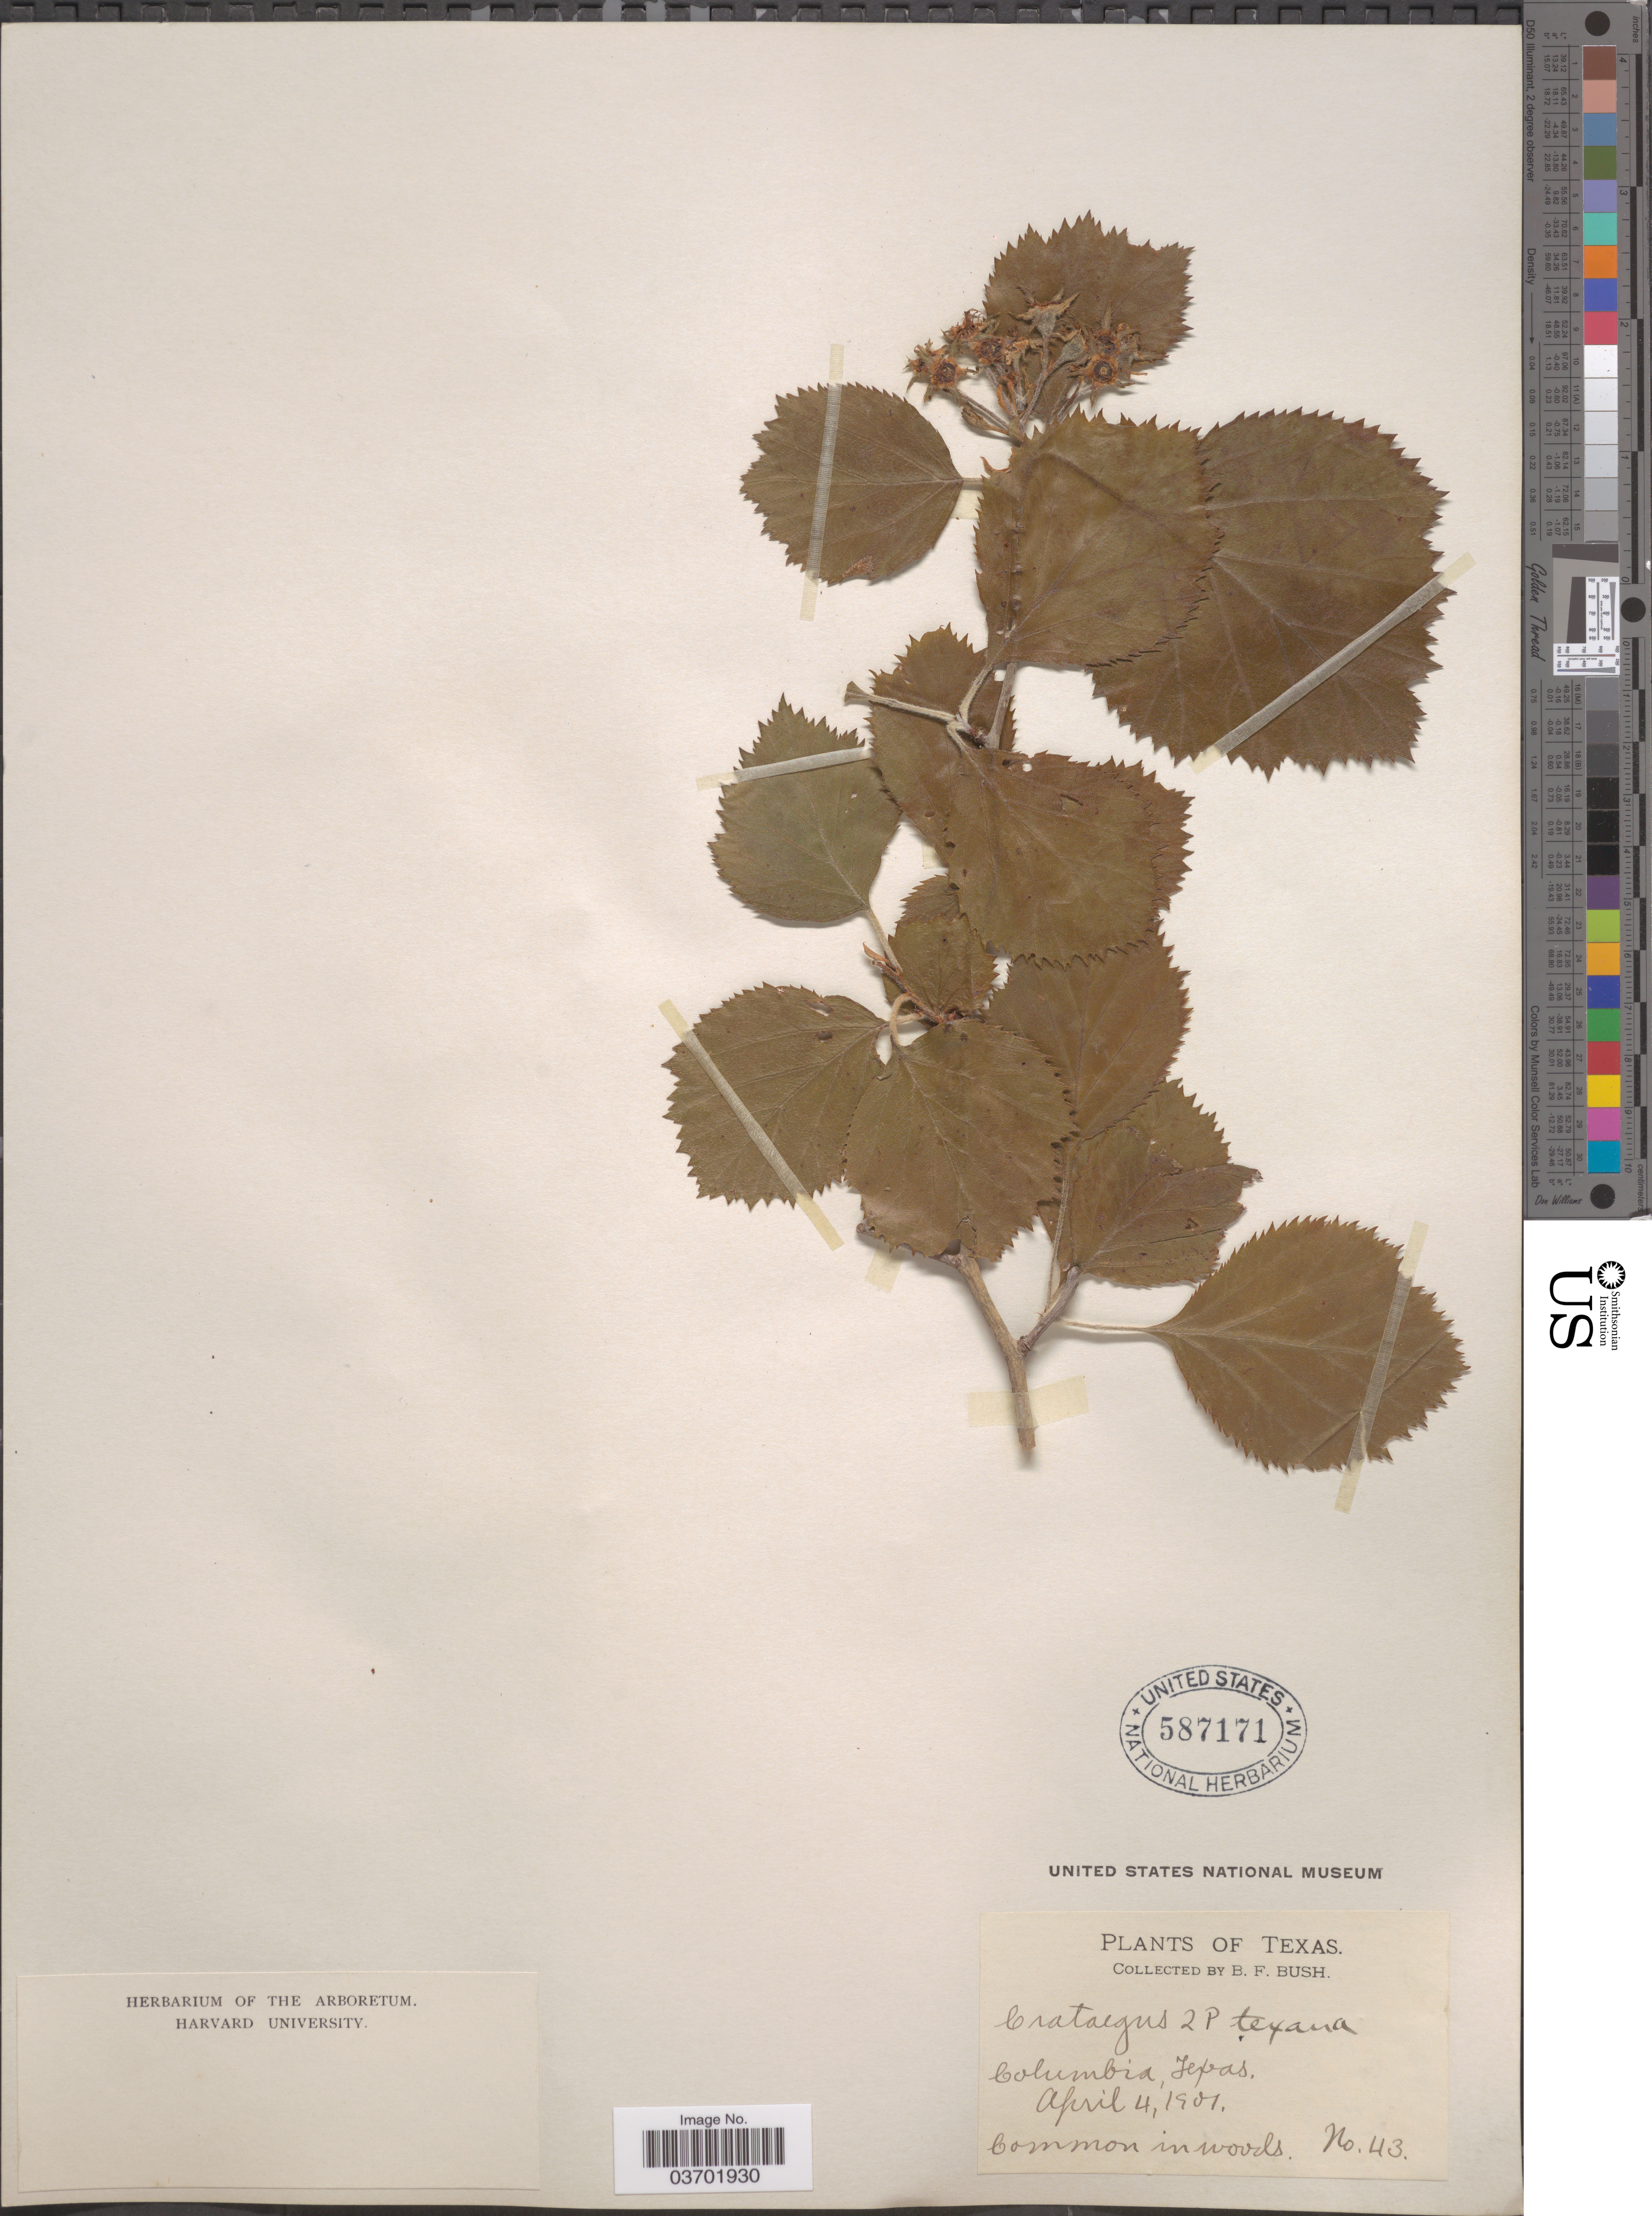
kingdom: Plantae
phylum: Tracheophyta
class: Magnoliopsida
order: Rosales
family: Rosaceae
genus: Crataegus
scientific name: Crataegus texana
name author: Buckley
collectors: B. F. Bush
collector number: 43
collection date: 1901-04-04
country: United States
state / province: Texas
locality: Columbia.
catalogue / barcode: US 587171